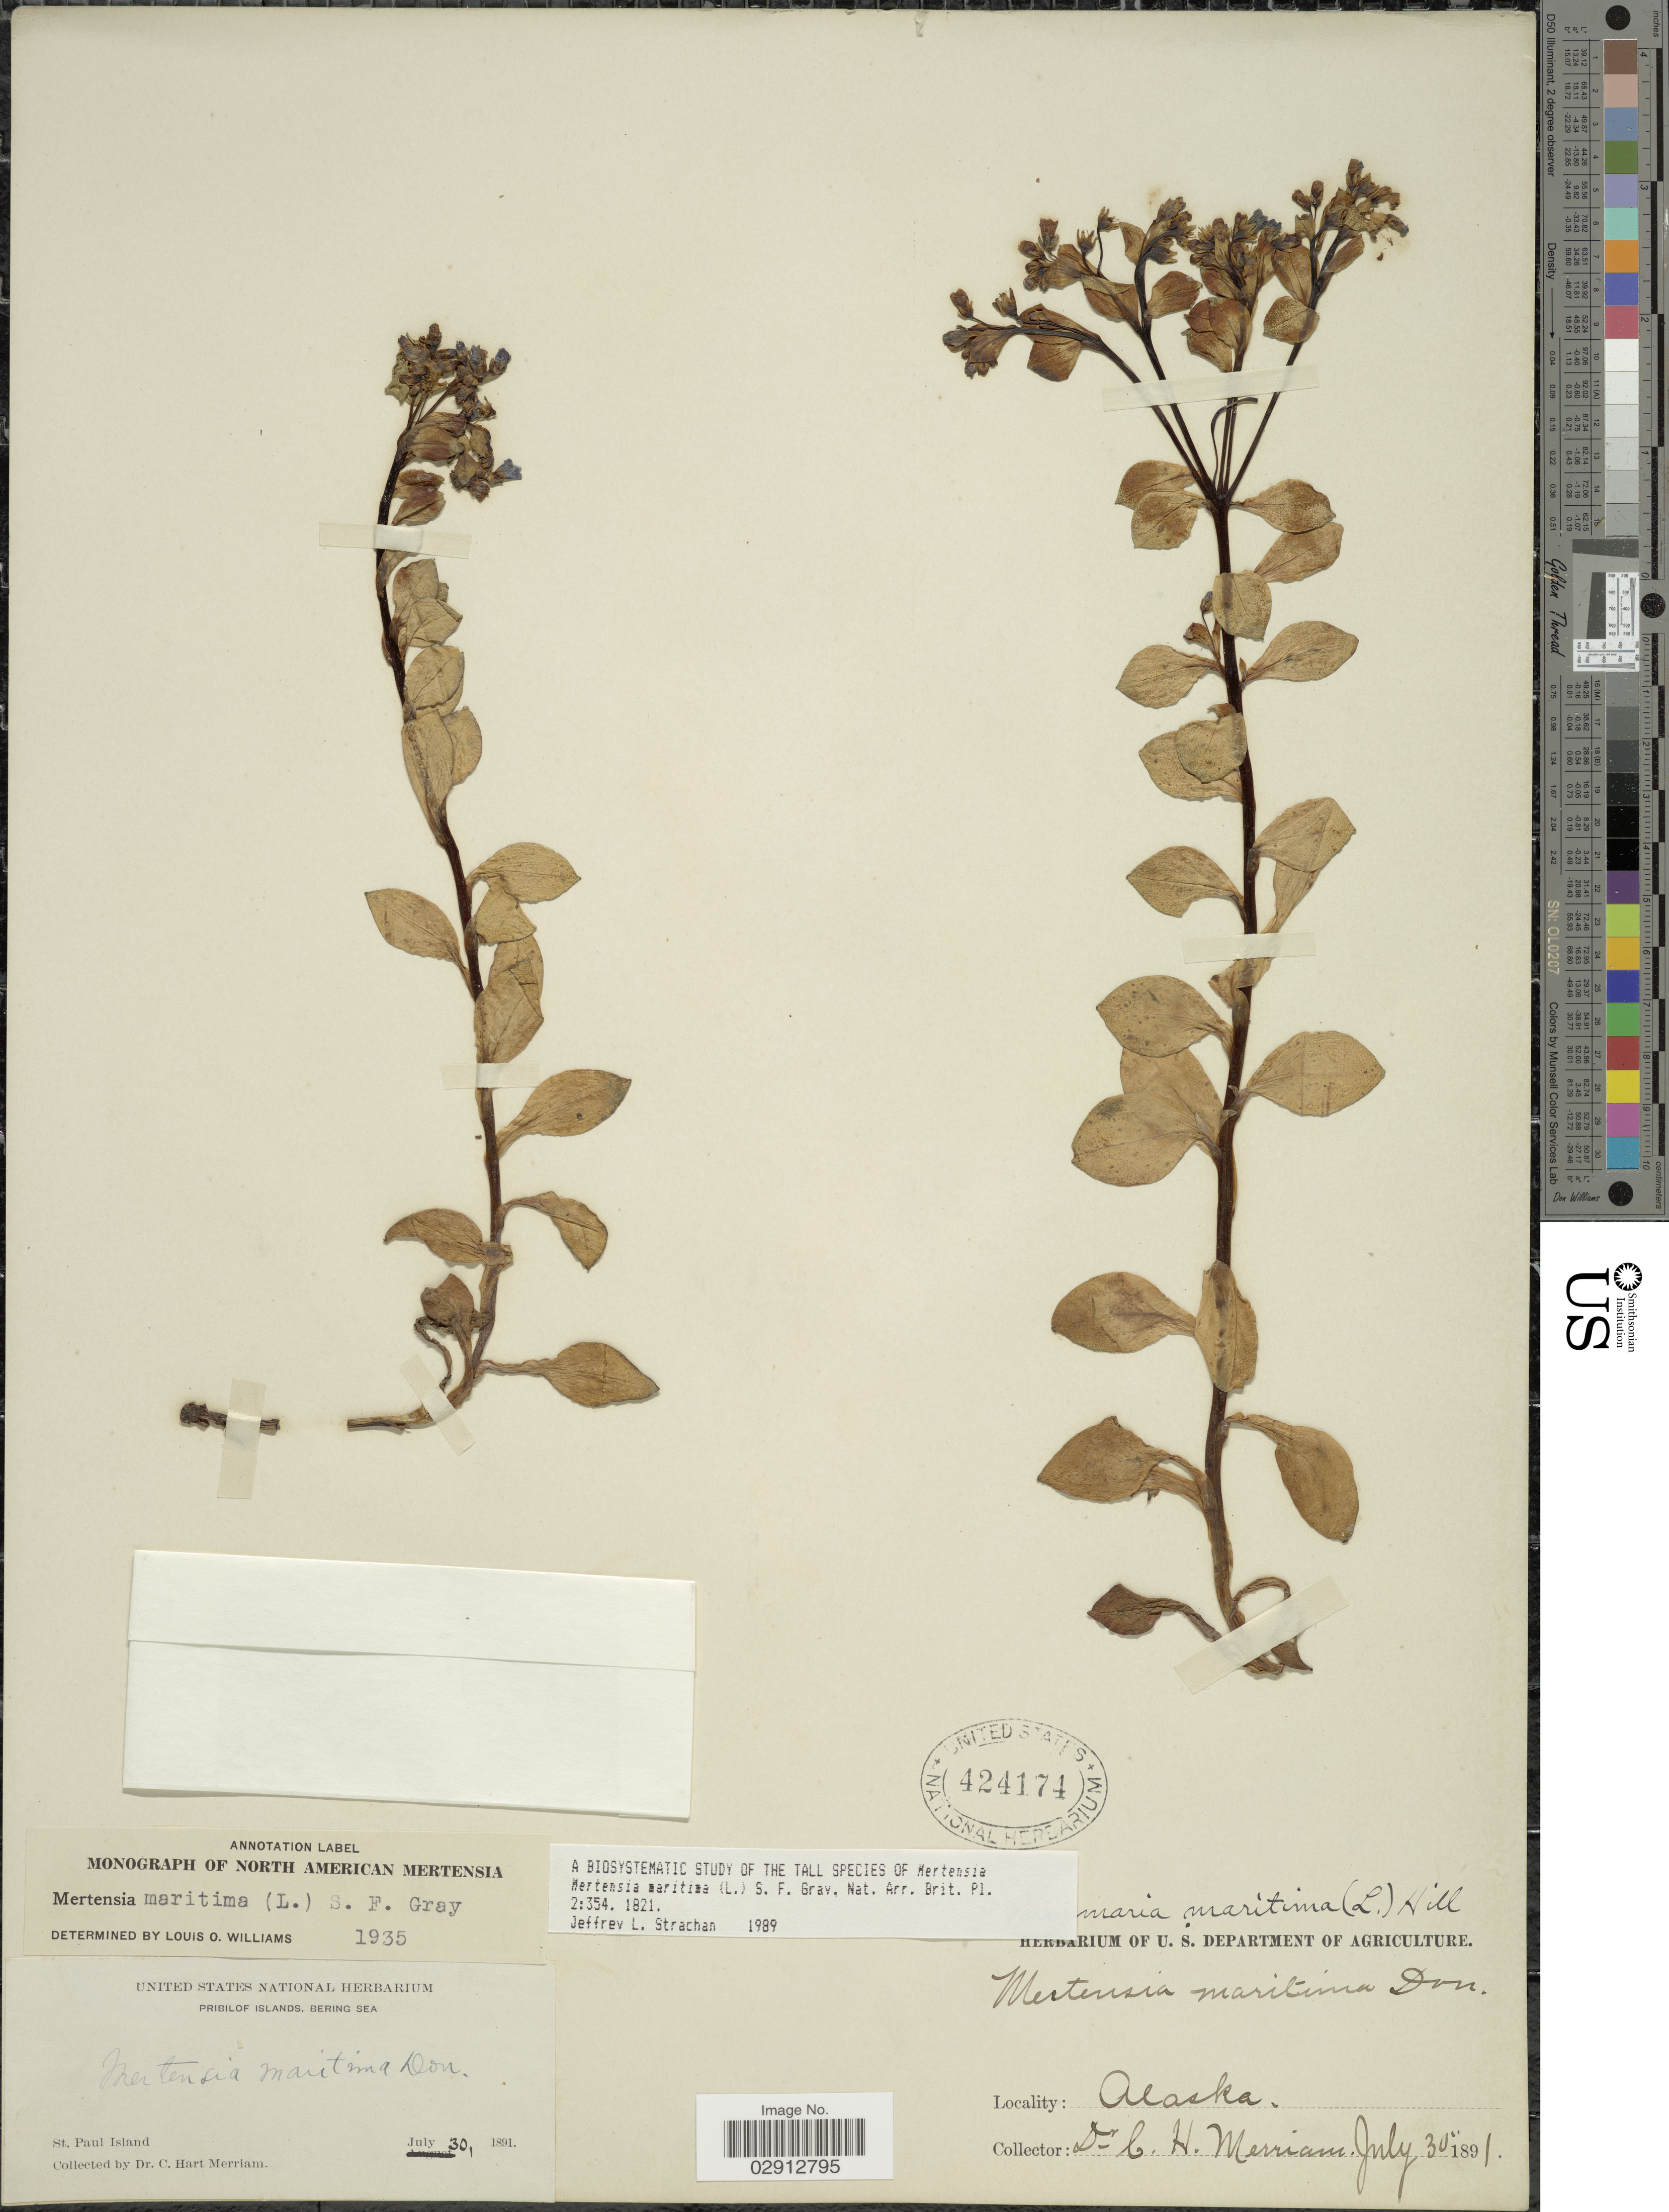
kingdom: Plantae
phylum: Tracheophyta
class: Magnoliopsida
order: Boraginales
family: Boraginaceae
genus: Mertensia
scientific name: Mertensia maritima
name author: (L.) S.F. Gray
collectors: C. Merriam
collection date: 1891-07-30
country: United States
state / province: Alaska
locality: St. Paul Island.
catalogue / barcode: US 424174